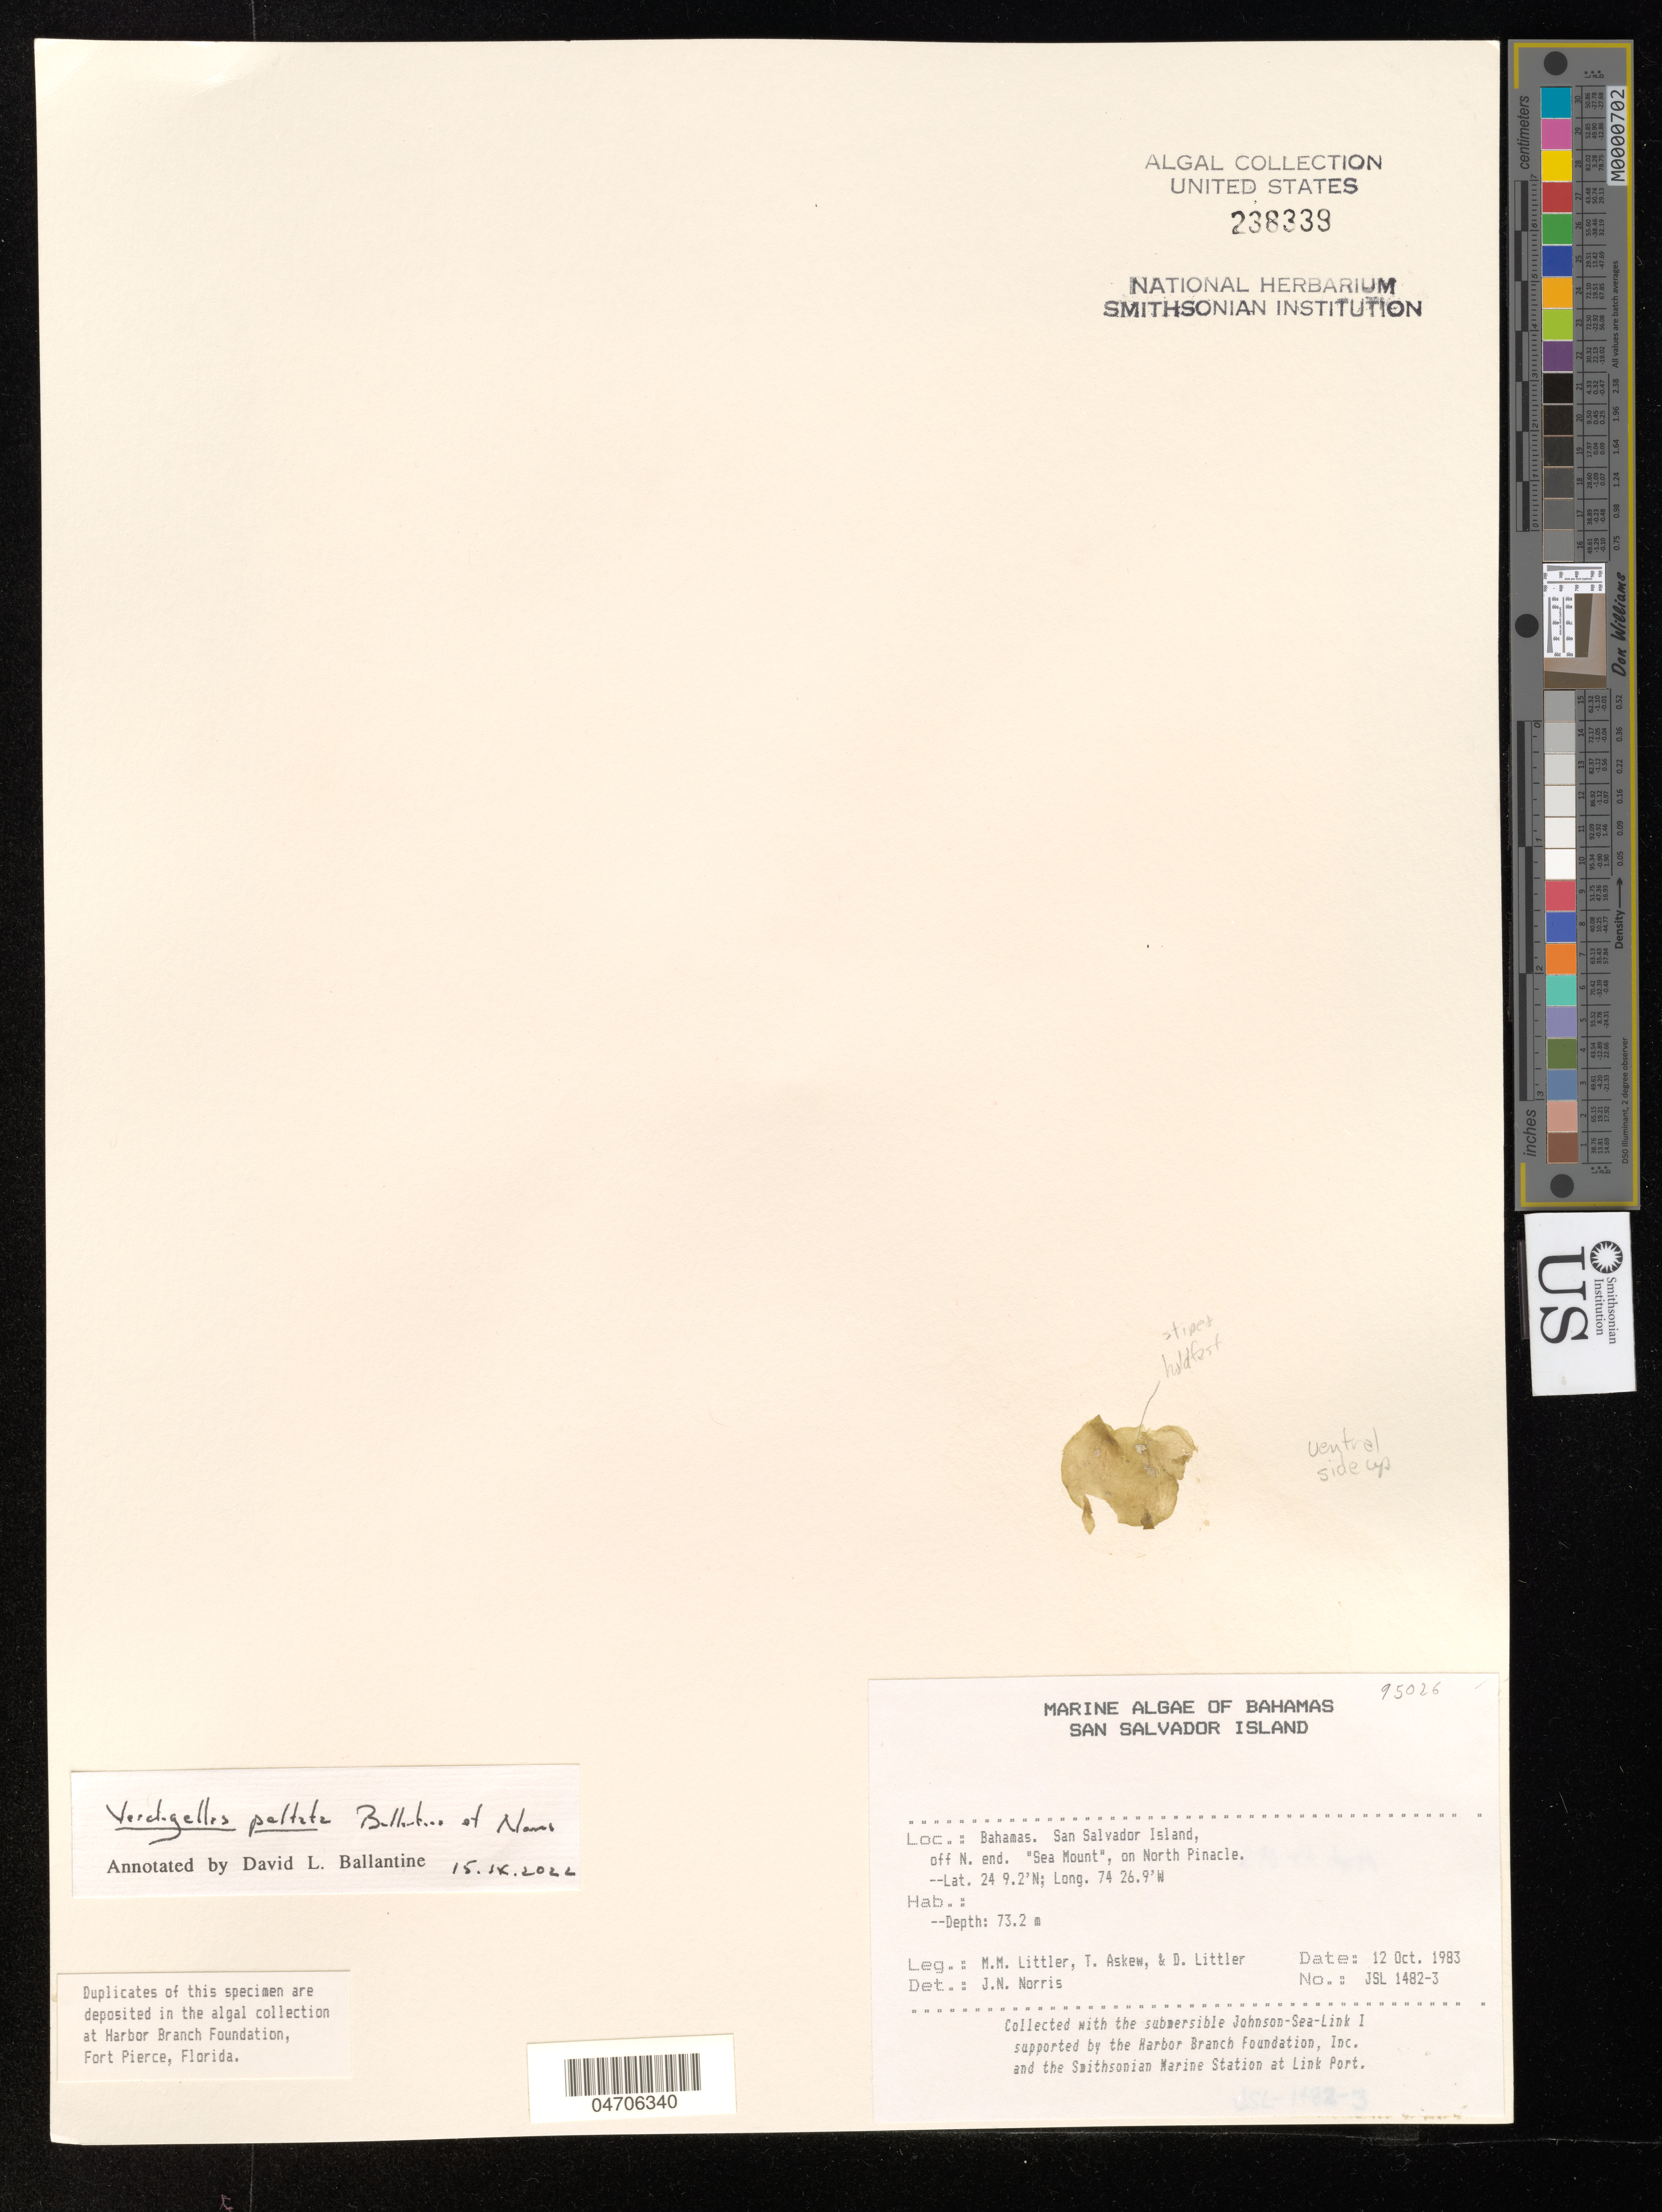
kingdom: Plantae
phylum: Chlorophyta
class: Prasinophyceae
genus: Verdigellas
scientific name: Verdigellas peltata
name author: D.L. Ballant. & J.N. Norris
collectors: M. M. Littler, T. Askew & D. S. Littler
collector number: JSL1482-3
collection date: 1983-10-12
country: Bahamas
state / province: San Salvador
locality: San Salvador Island, off N. end. "Sea mount", on North Pinacle.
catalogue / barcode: US 238339